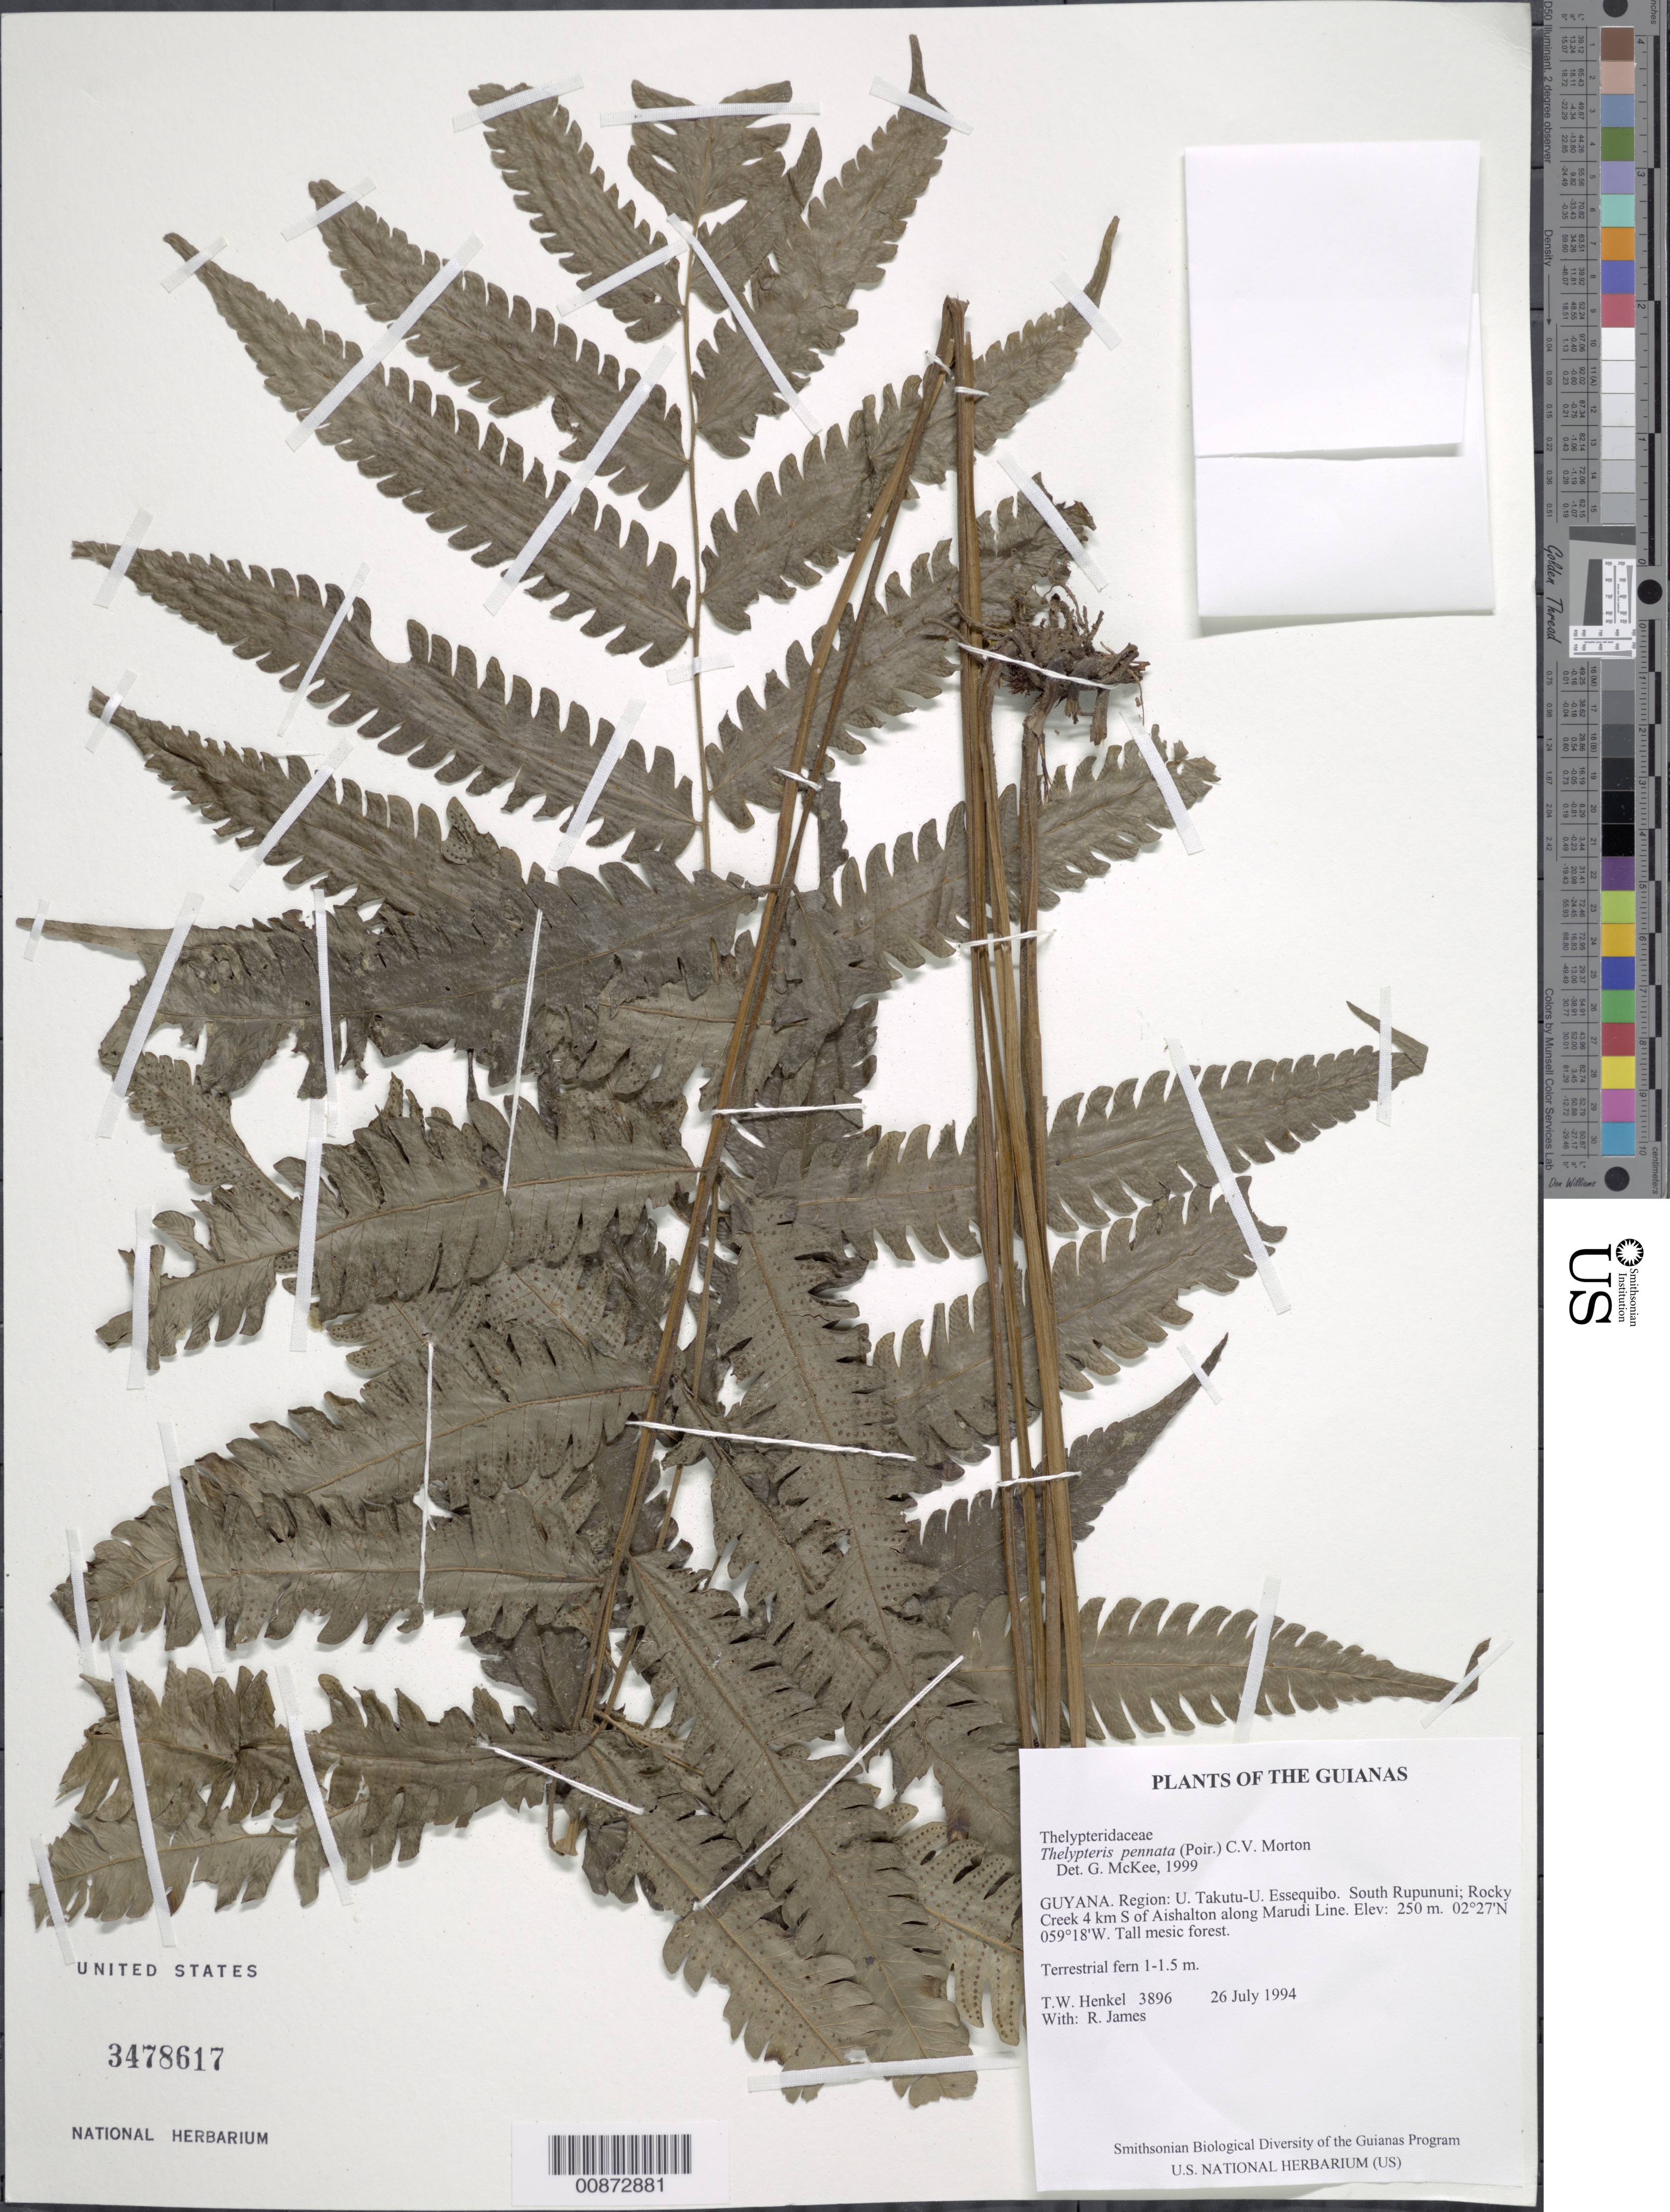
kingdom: Plantae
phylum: Tracheophyta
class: Polypodiopsida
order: Polypodiales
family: Thelypteridaceae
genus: Goniopteris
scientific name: Goniopteris pennata (Poir.) comb. nov., ined 2015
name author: (Poir.)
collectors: T. Henkel & R. James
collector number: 3896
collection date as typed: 26 July 1994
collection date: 1994-07-26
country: Guyana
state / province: U. Takutu-U. Essequibo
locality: South Rupununi; Rocky Creek 4 km S of Aishalton along Marudi Line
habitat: Tall mesic forest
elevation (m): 250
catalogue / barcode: US 3478617